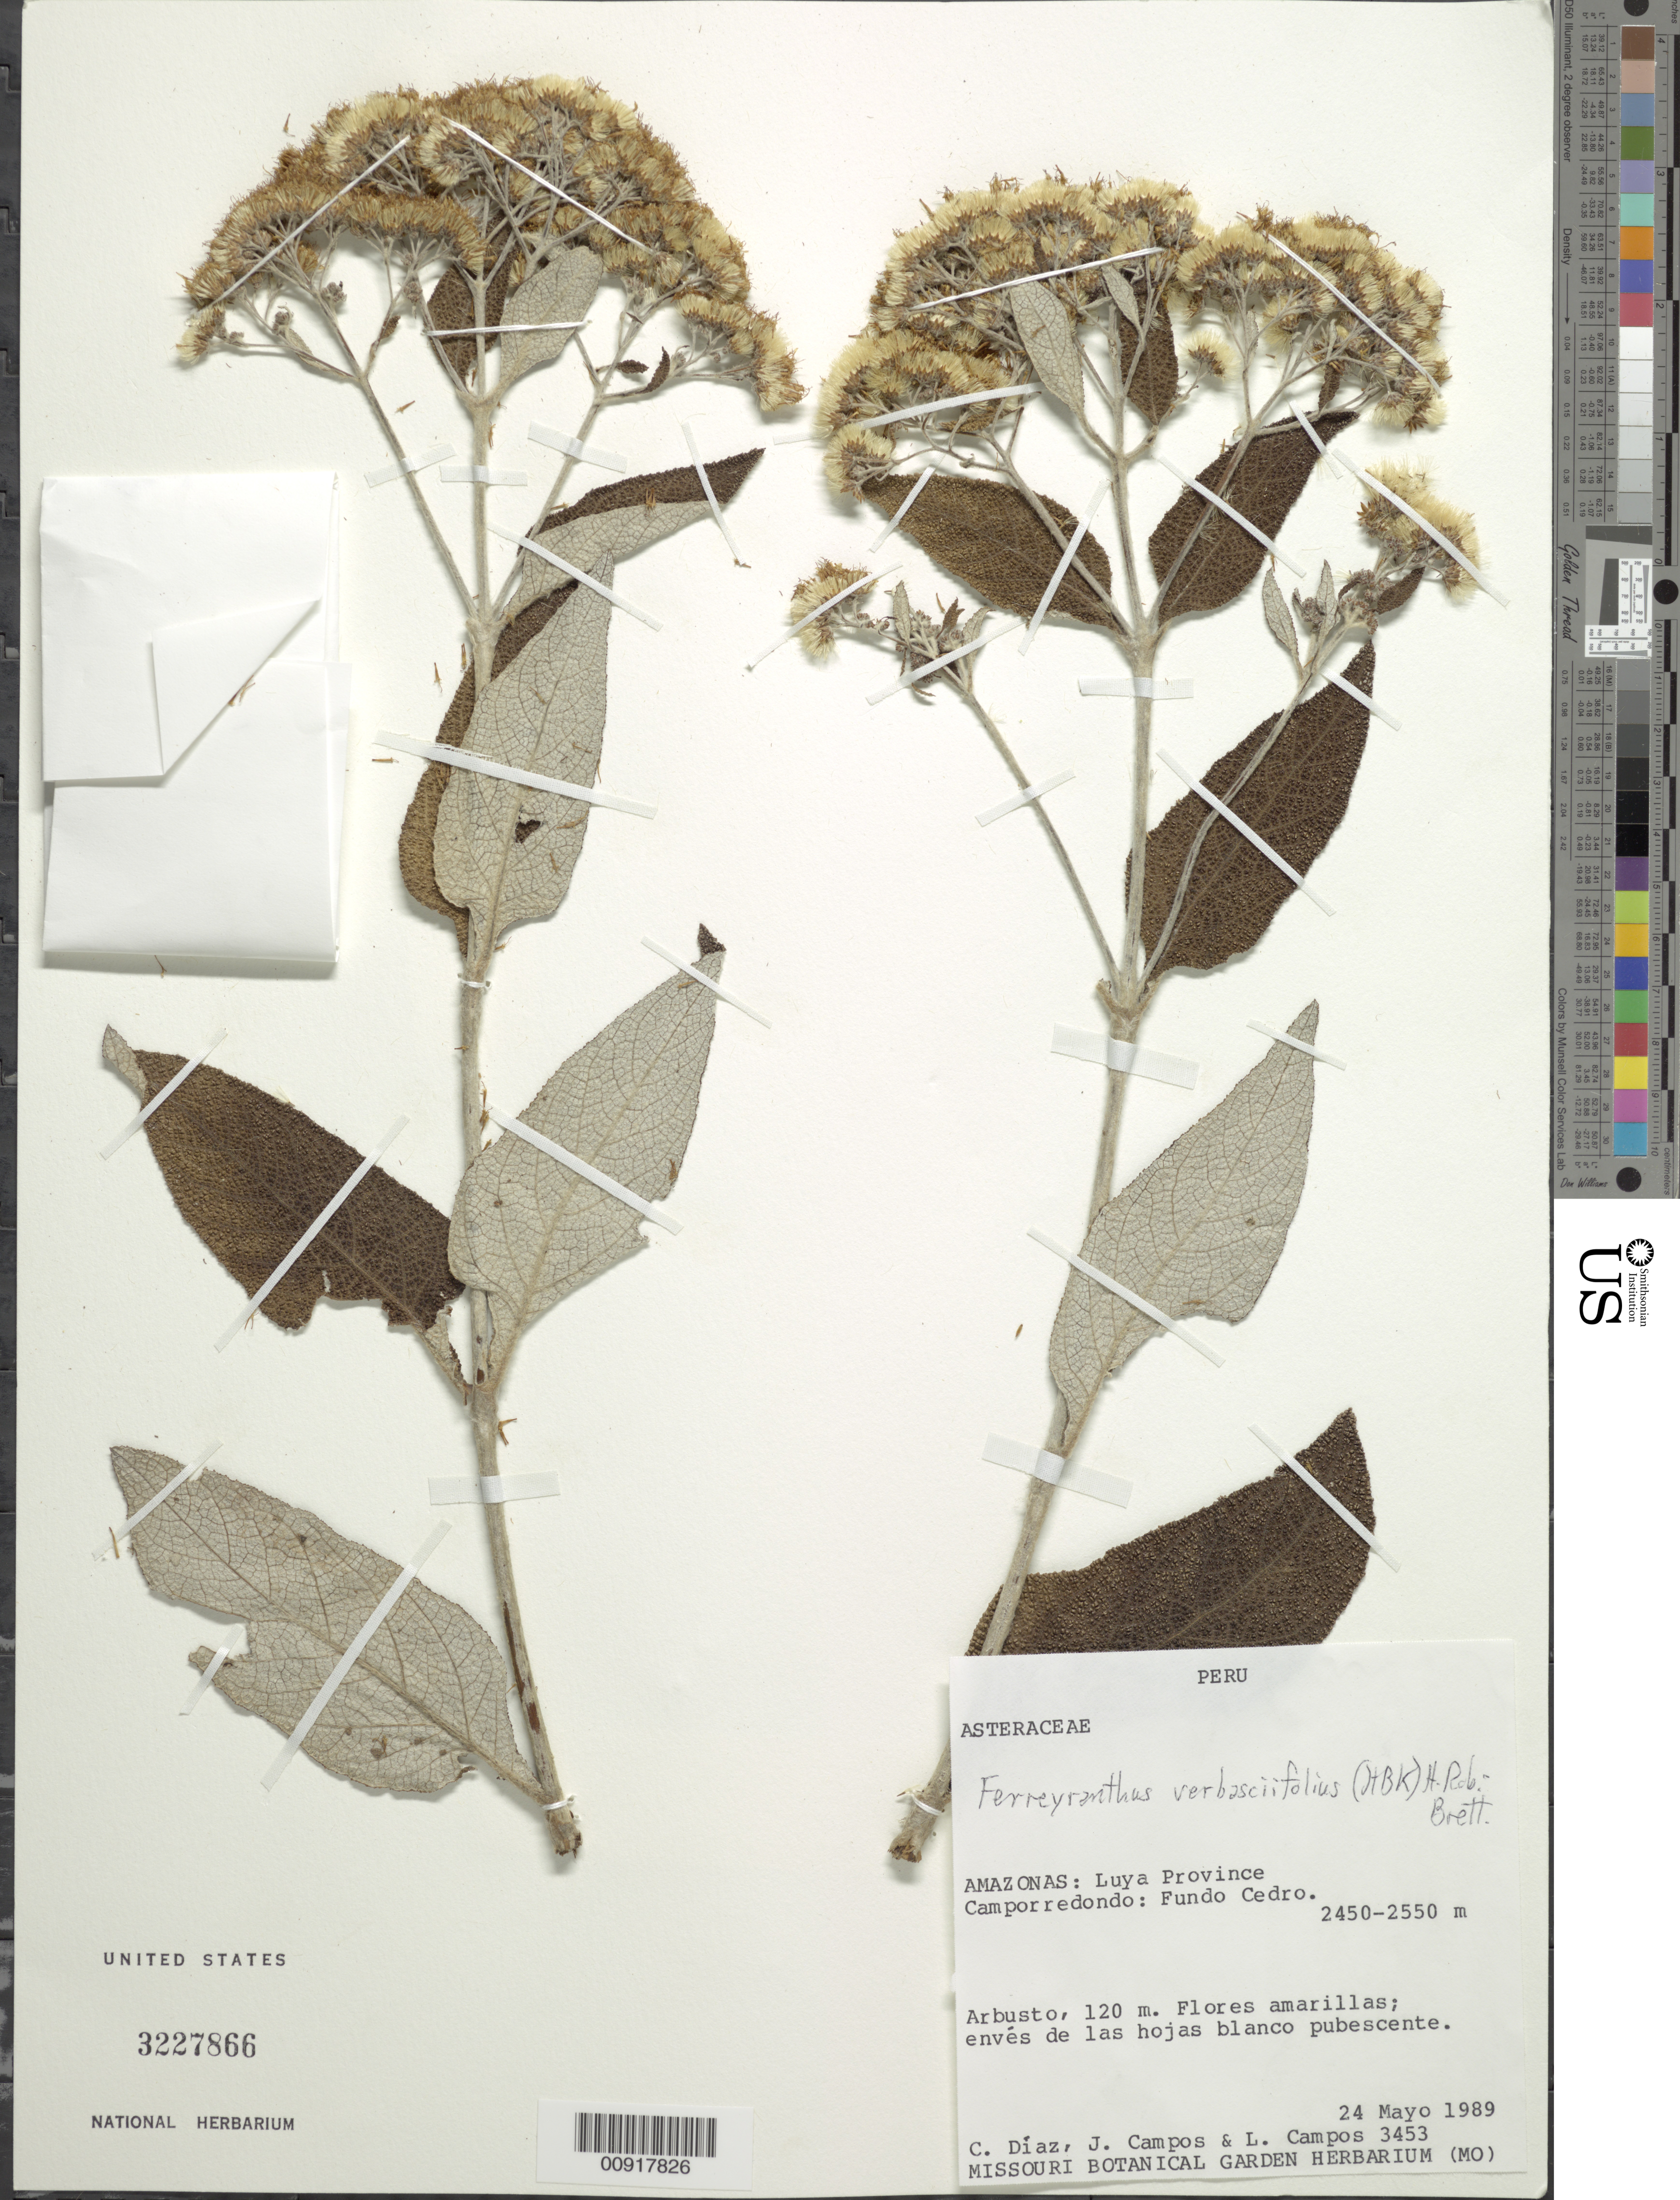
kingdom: Plantae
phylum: Tracheophyta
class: Magnoliopsida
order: Asterales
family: Asteraceae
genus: Ferreyranthus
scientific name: Ferreyranthus verbascifolius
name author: (Kunth) H. Rob. & Brettell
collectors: C. Díaz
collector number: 3453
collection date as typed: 24 May 1989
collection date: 1989-05-24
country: Peru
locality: Amazonas: Prov. Luya, Camporredondo: Fundo Cedro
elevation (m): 2450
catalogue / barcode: US 3227866